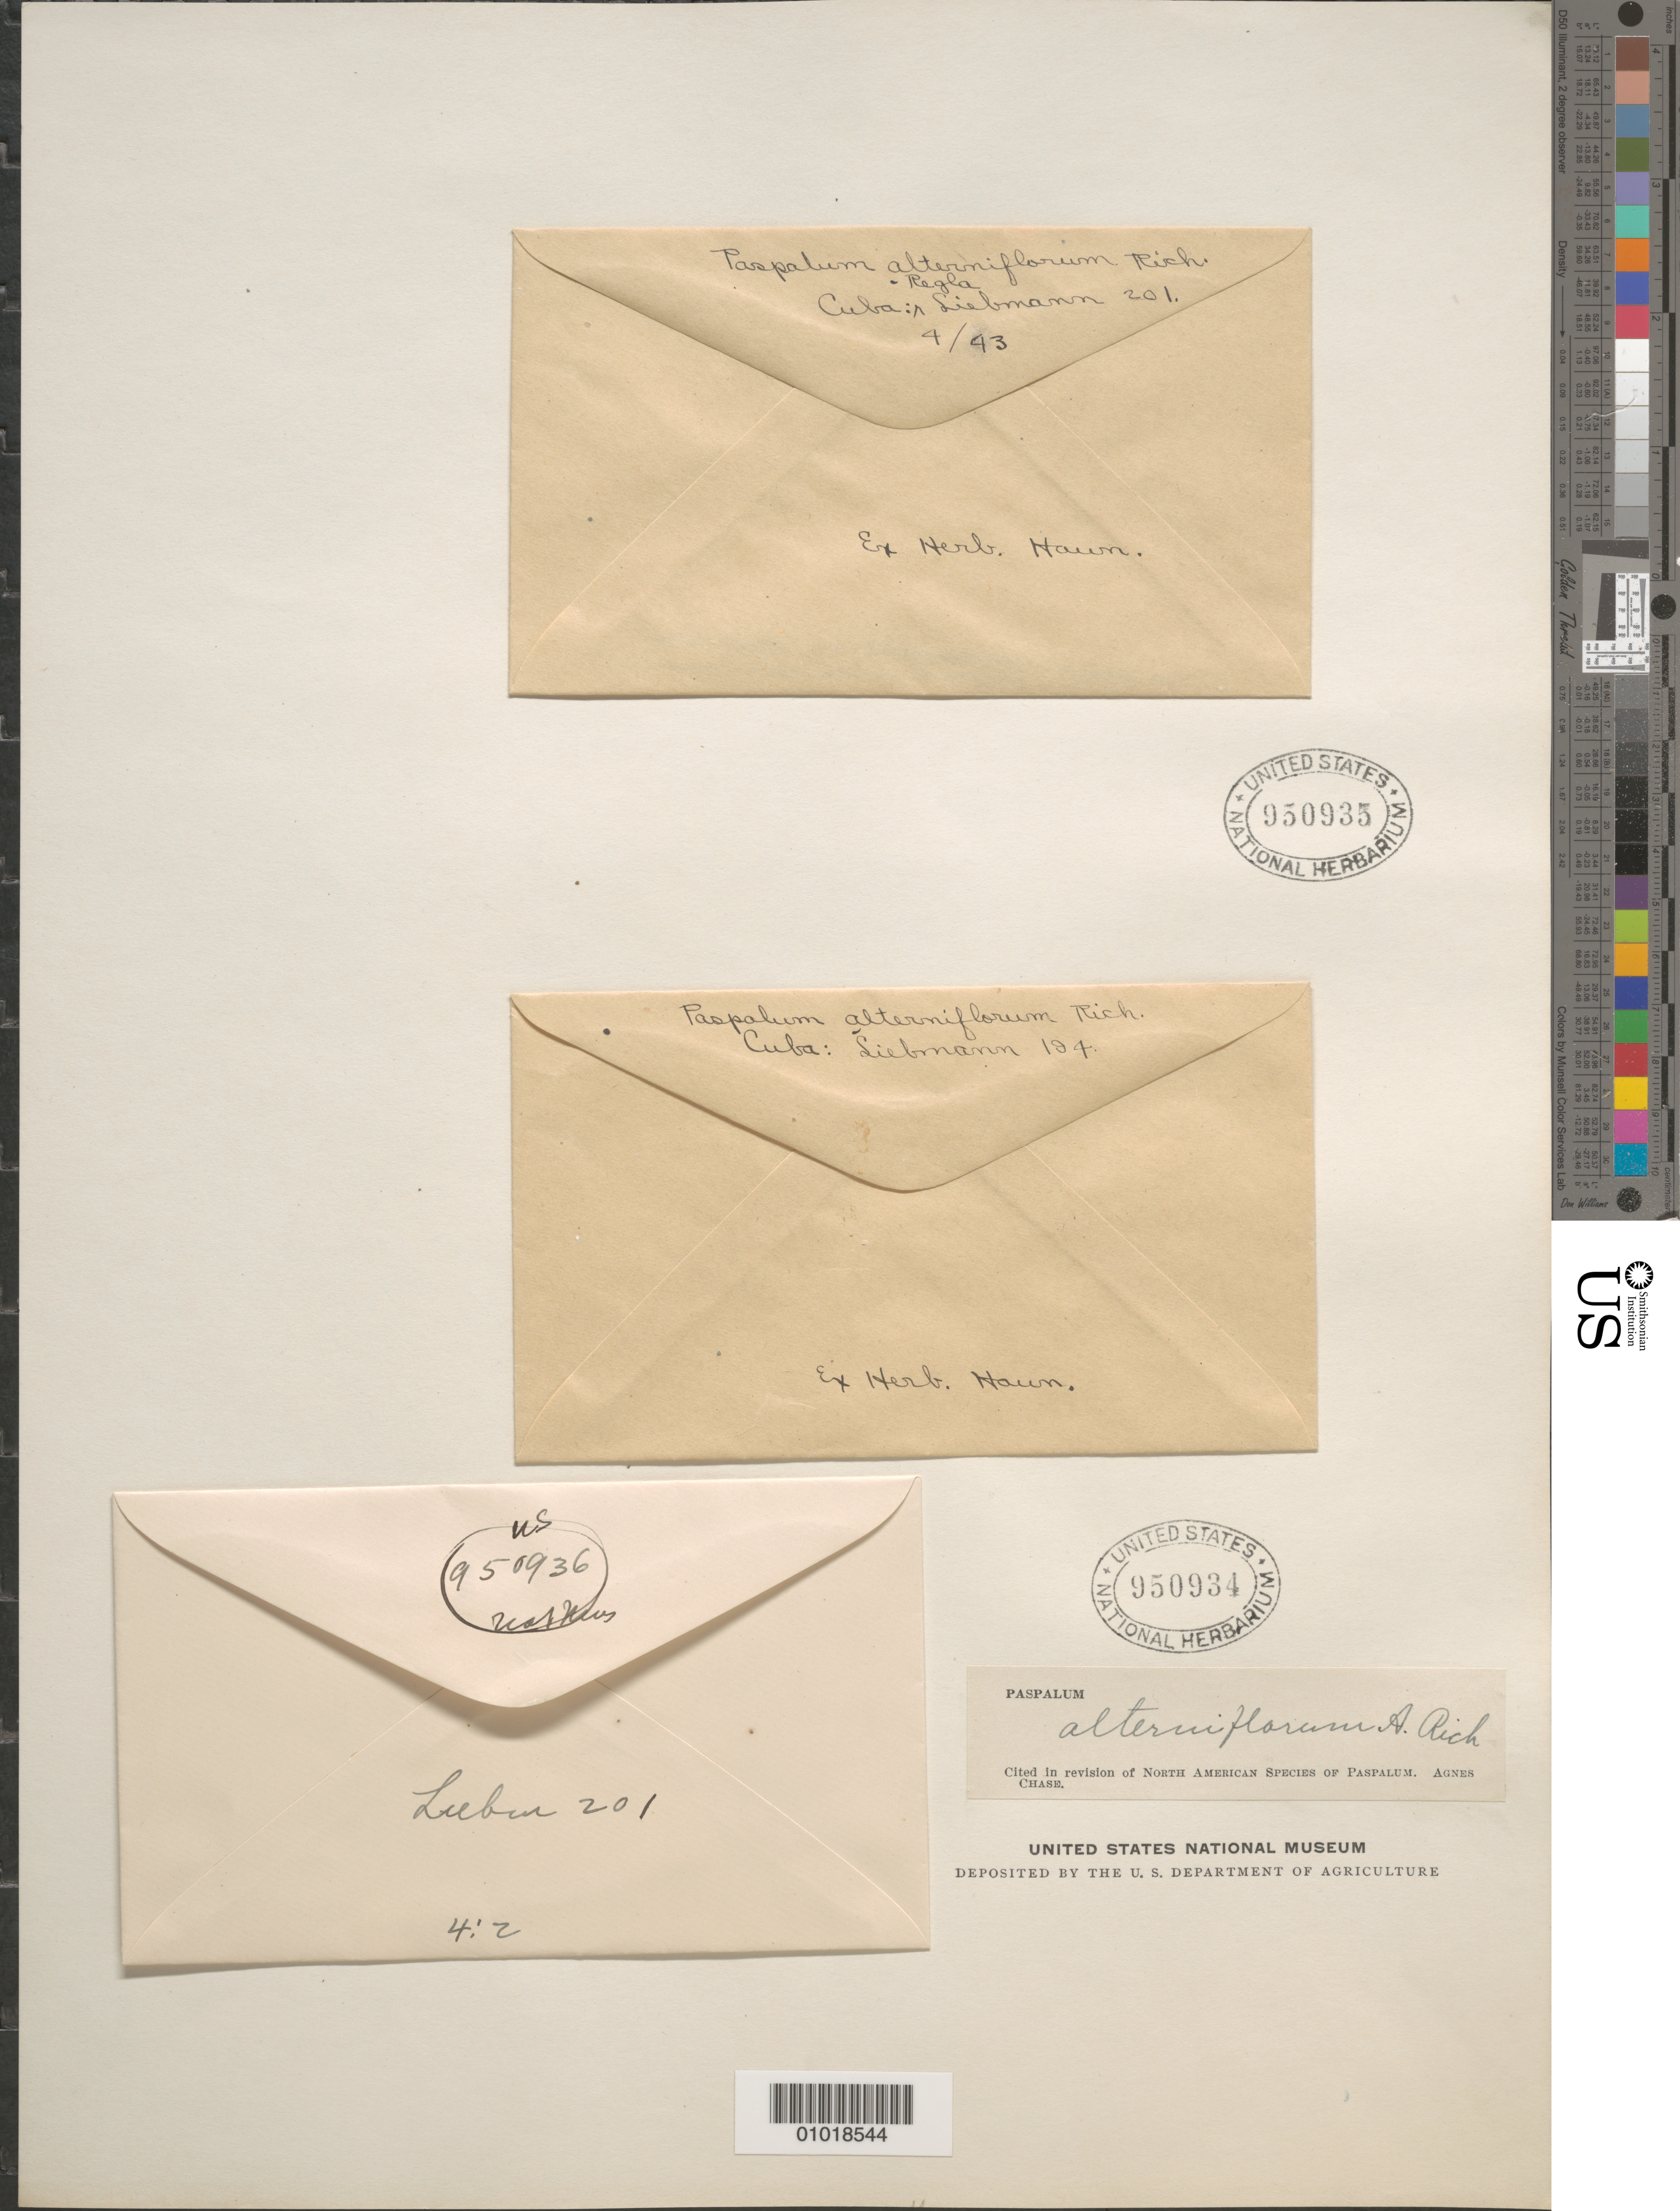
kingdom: Plantae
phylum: Tracheophyta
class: Liliopsida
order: Poales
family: Poaceae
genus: Paspalum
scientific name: Paspalum alterniflorum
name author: A. Rich.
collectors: F. M. Liebmann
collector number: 194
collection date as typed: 1813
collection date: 1813/1856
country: Cuba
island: Cuba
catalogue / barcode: US 950934-2